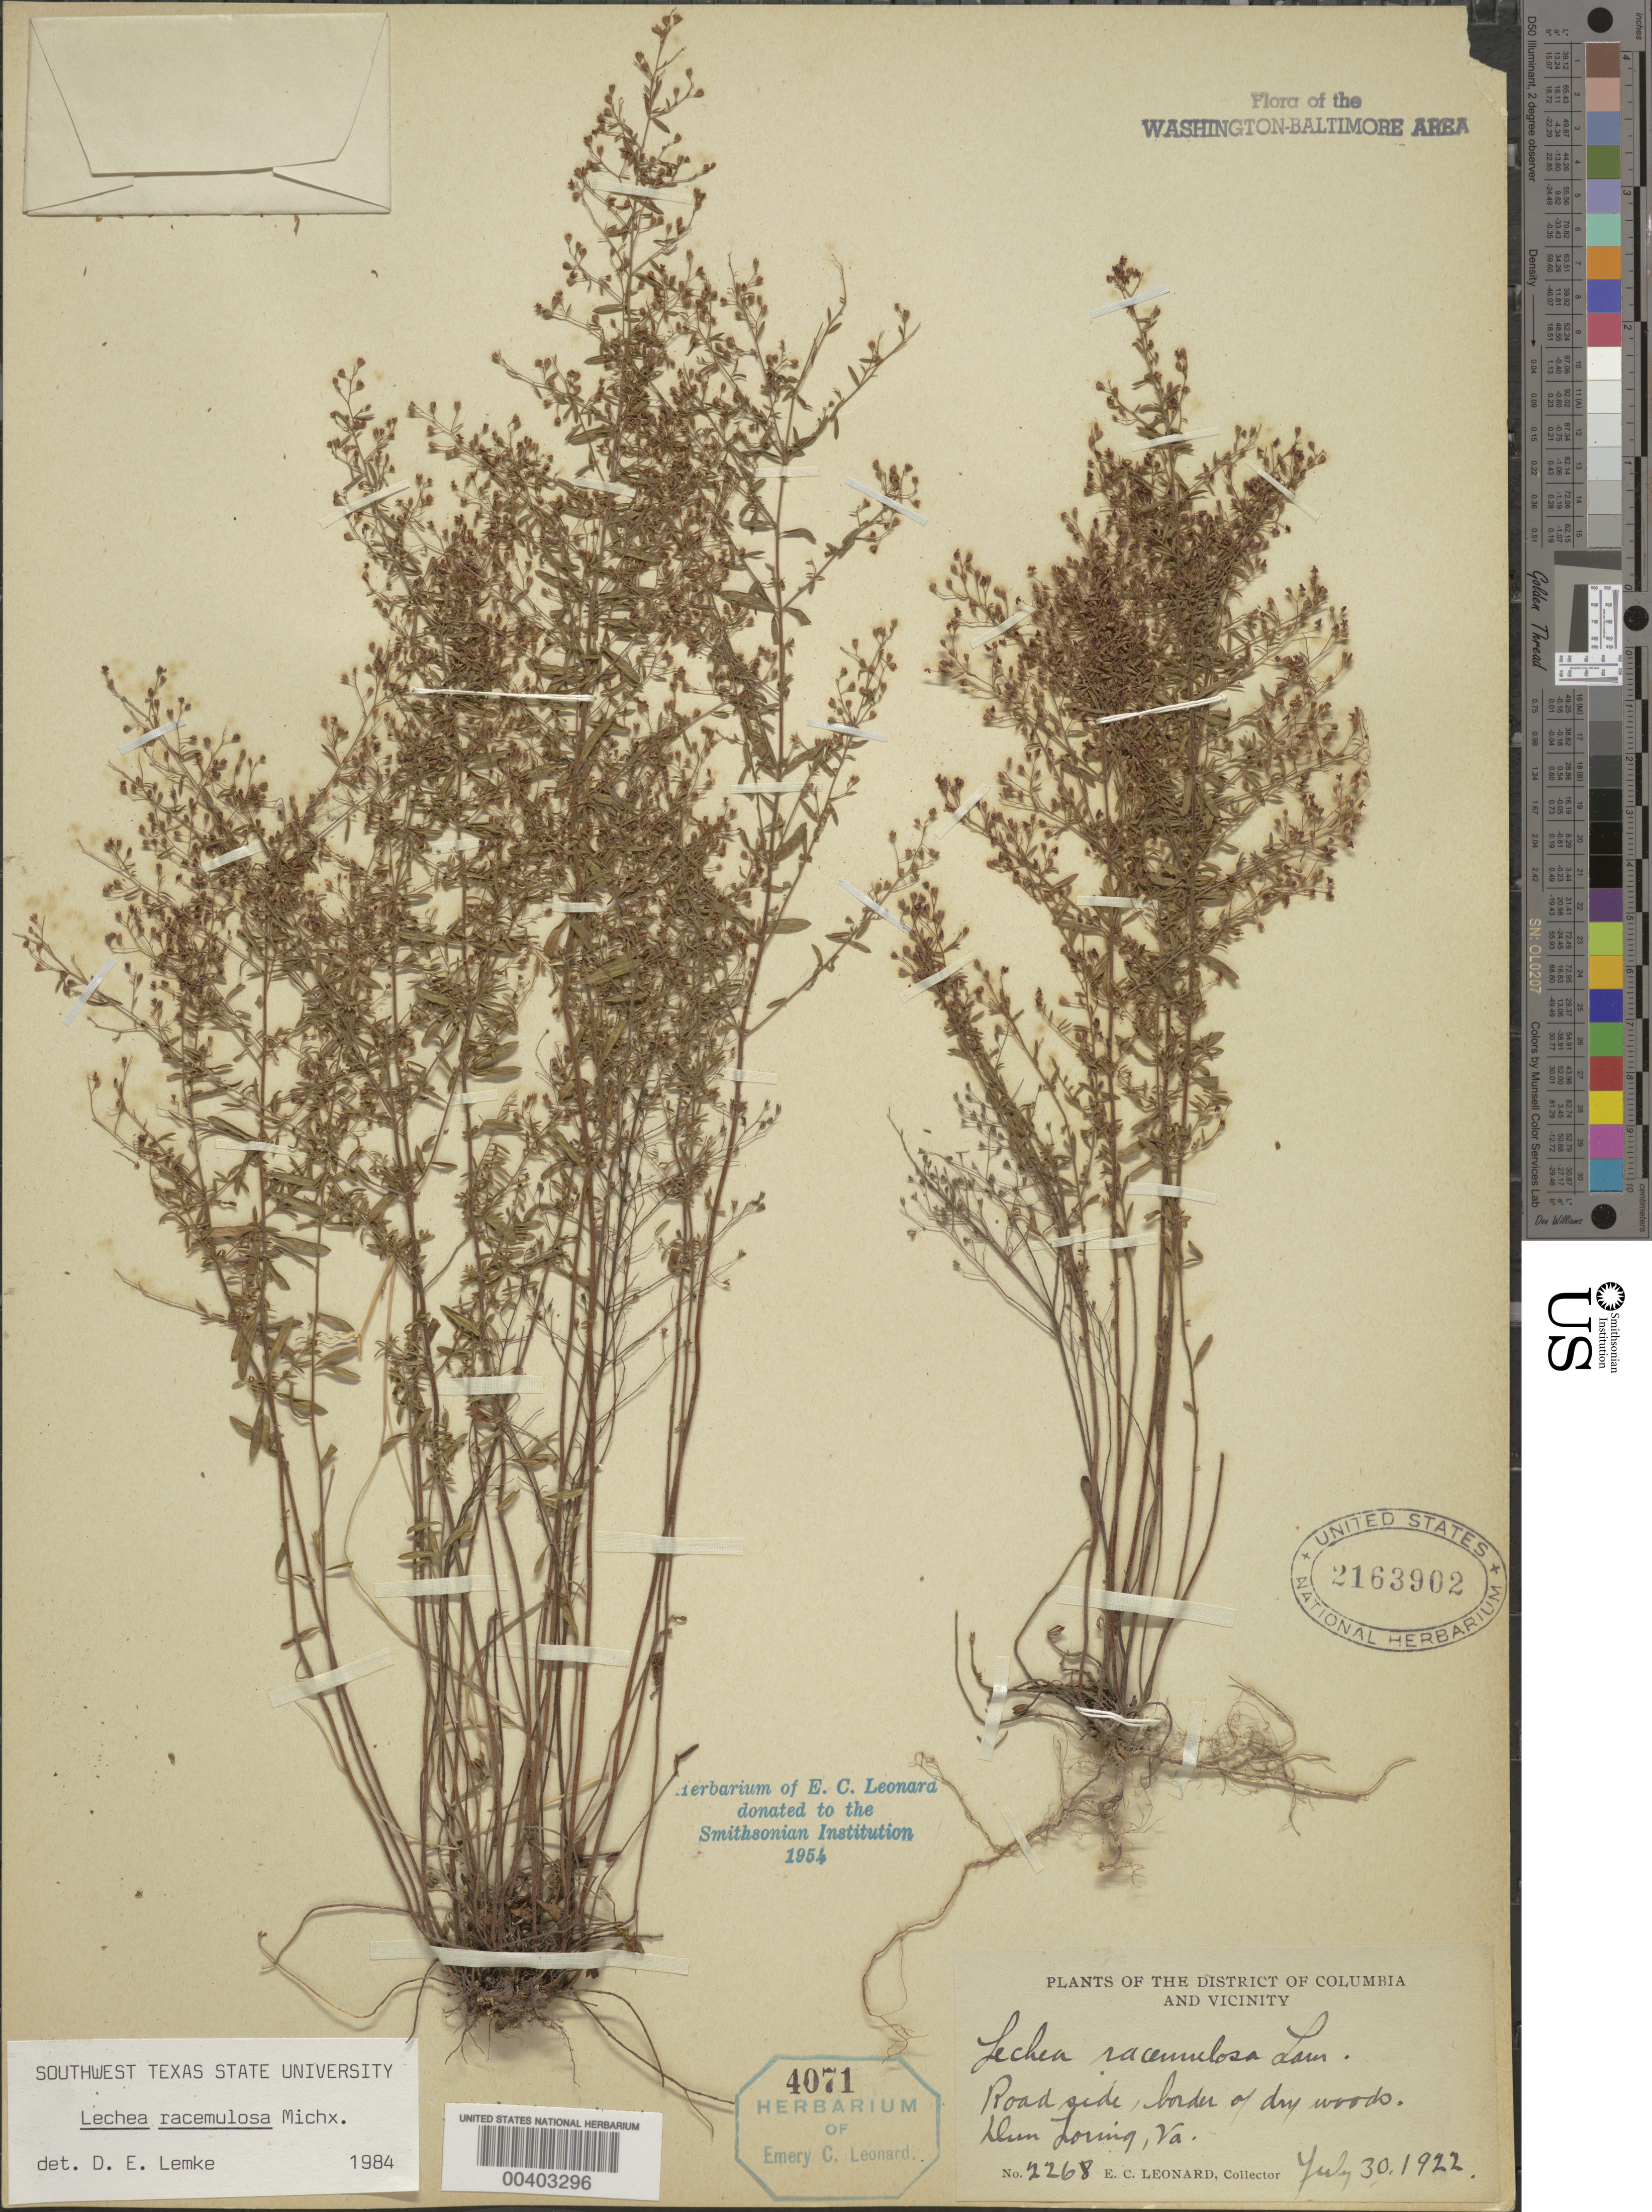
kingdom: Plantae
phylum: Tracheophyta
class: Magnoliopsida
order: Malvales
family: Cistaceae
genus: Lechea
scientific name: Lechea racemulosa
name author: Michx.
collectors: E. C. Leonard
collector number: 2268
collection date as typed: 30 Jul 1922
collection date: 1922-07-30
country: United States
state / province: Virginia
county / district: Fairfax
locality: Dun Loring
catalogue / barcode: US 2163902